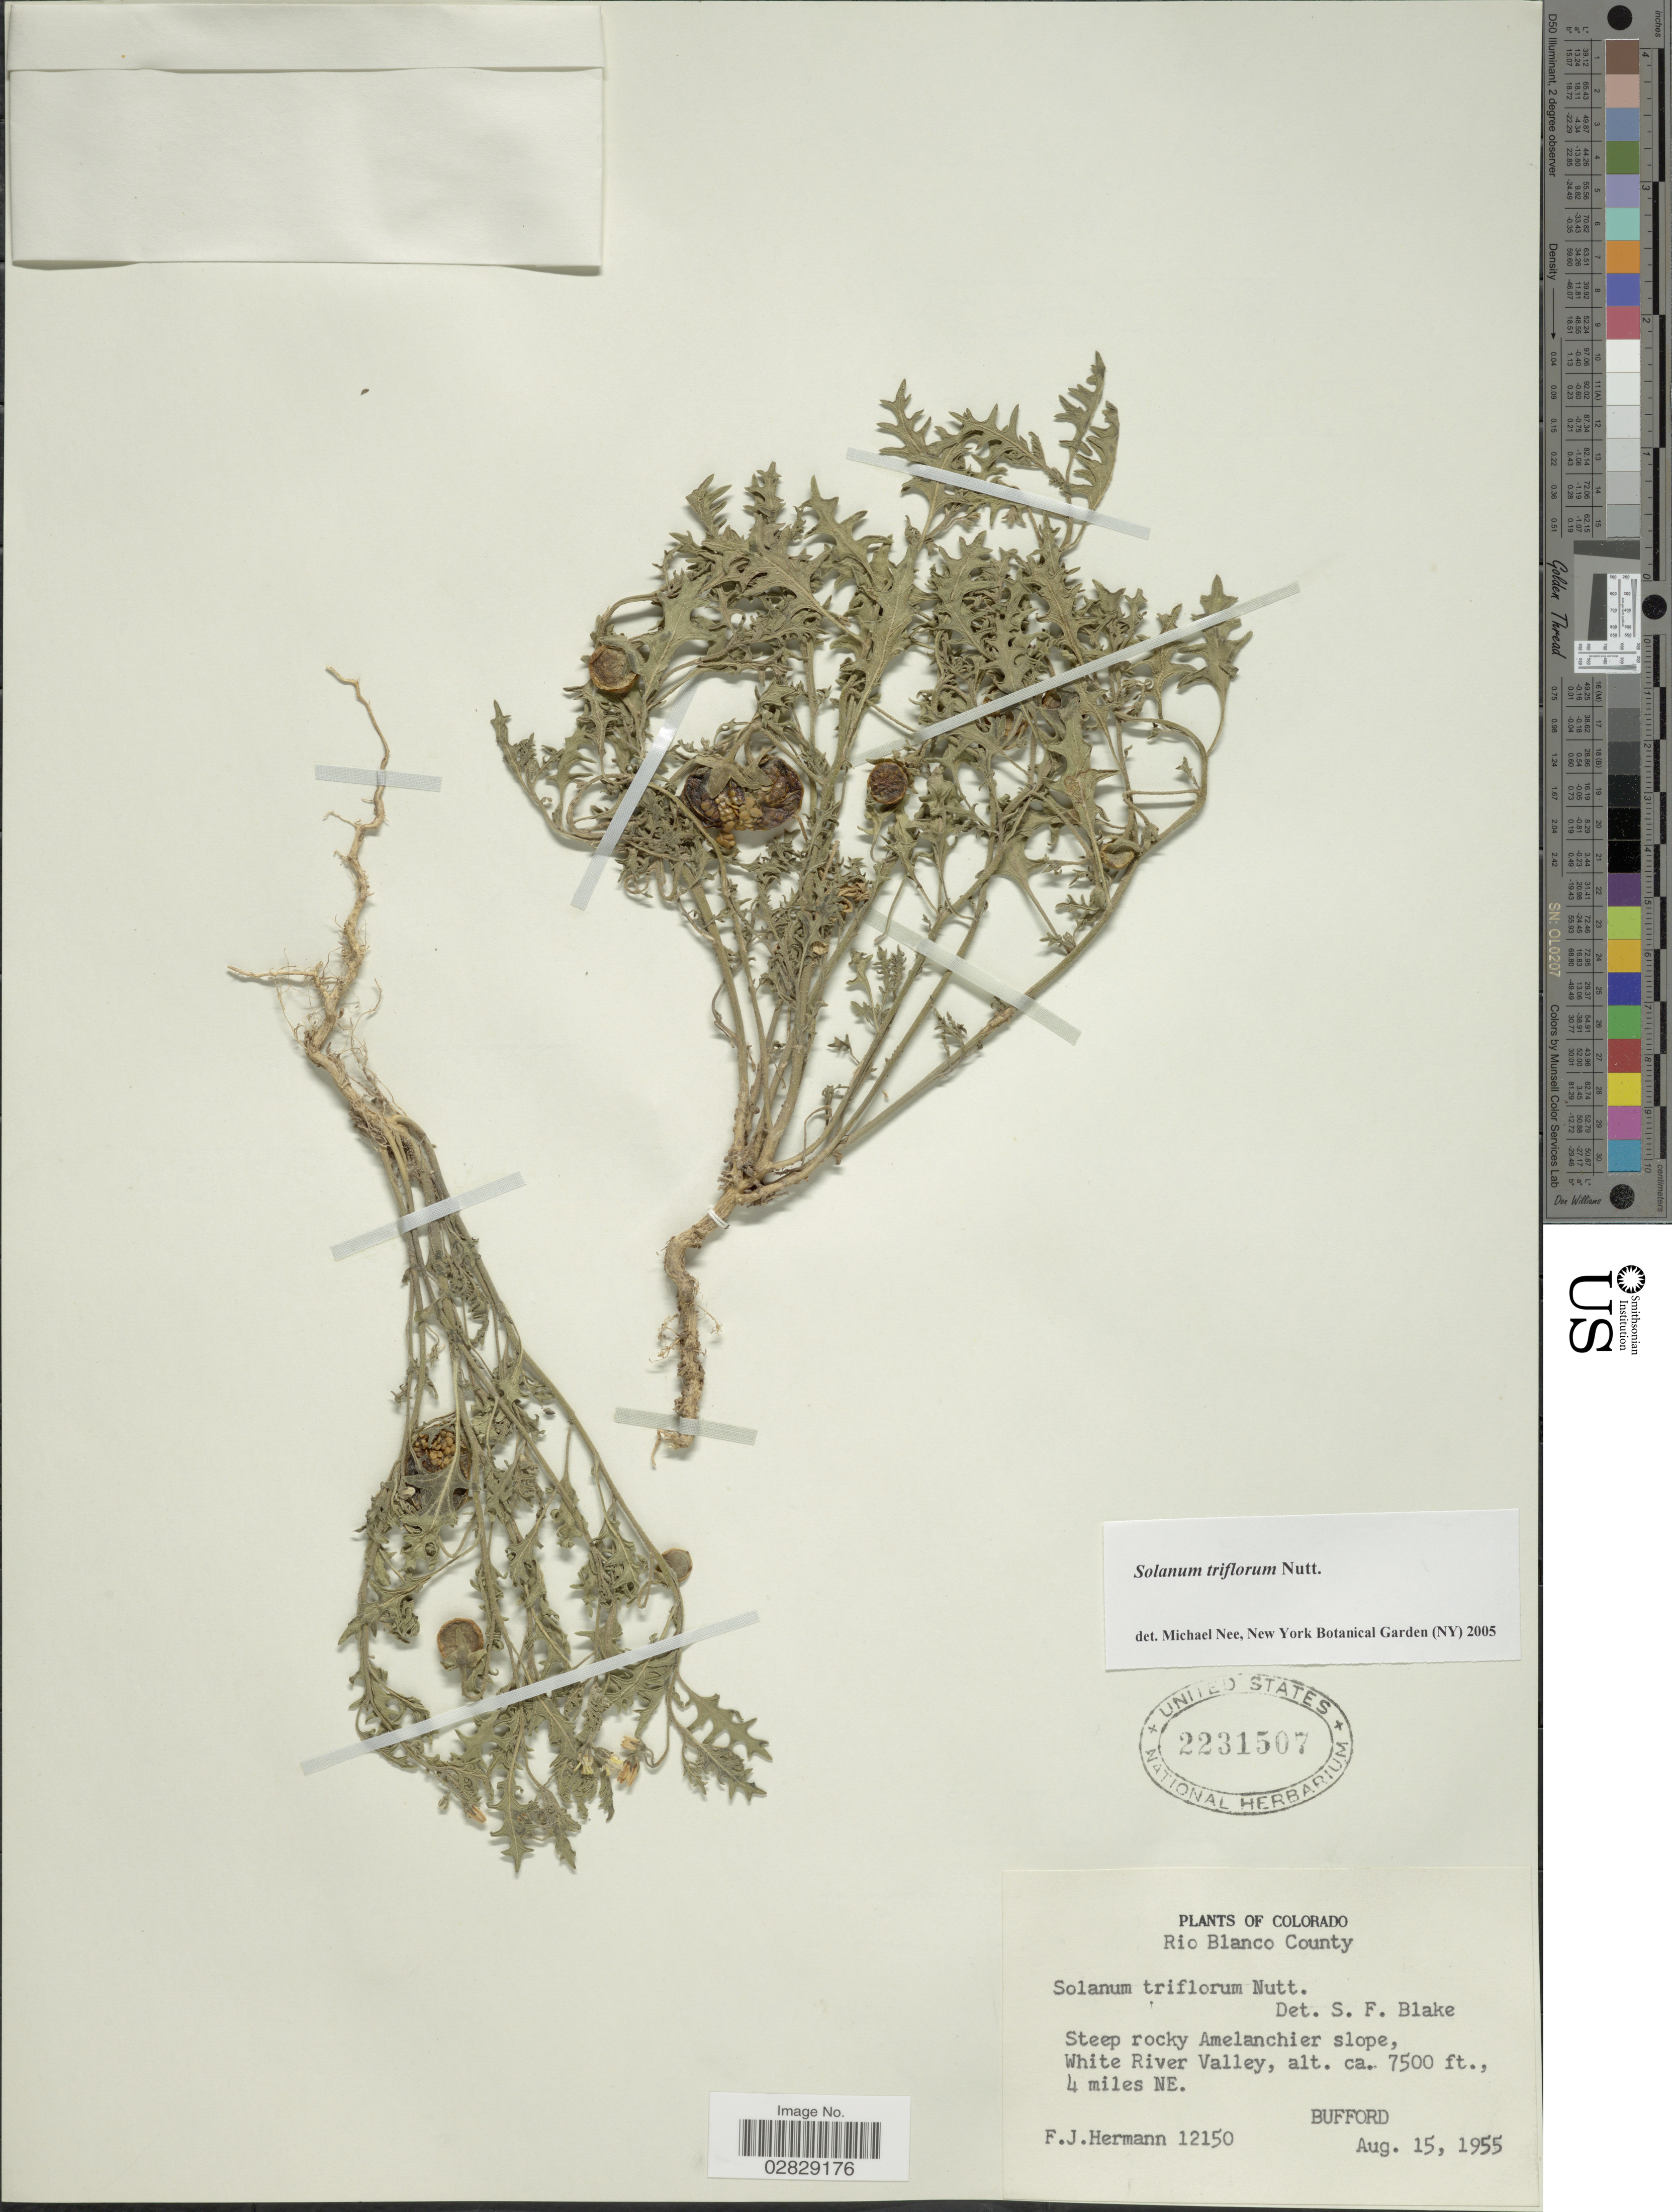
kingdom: Plantae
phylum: Tracheophyta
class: Magnoliopsida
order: Solanales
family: Solanaceae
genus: Solanum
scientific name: Solanum triflorum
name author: Nutt.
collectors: F. J. Hermann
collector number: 12150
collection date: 1955-08-15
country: United States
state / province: Colorado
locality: Rio Blanco County. Steep rocky Amelanchier slope, White River Valley. 4 miles NE. Bufford.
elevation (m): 2286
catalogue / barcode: US 2231507